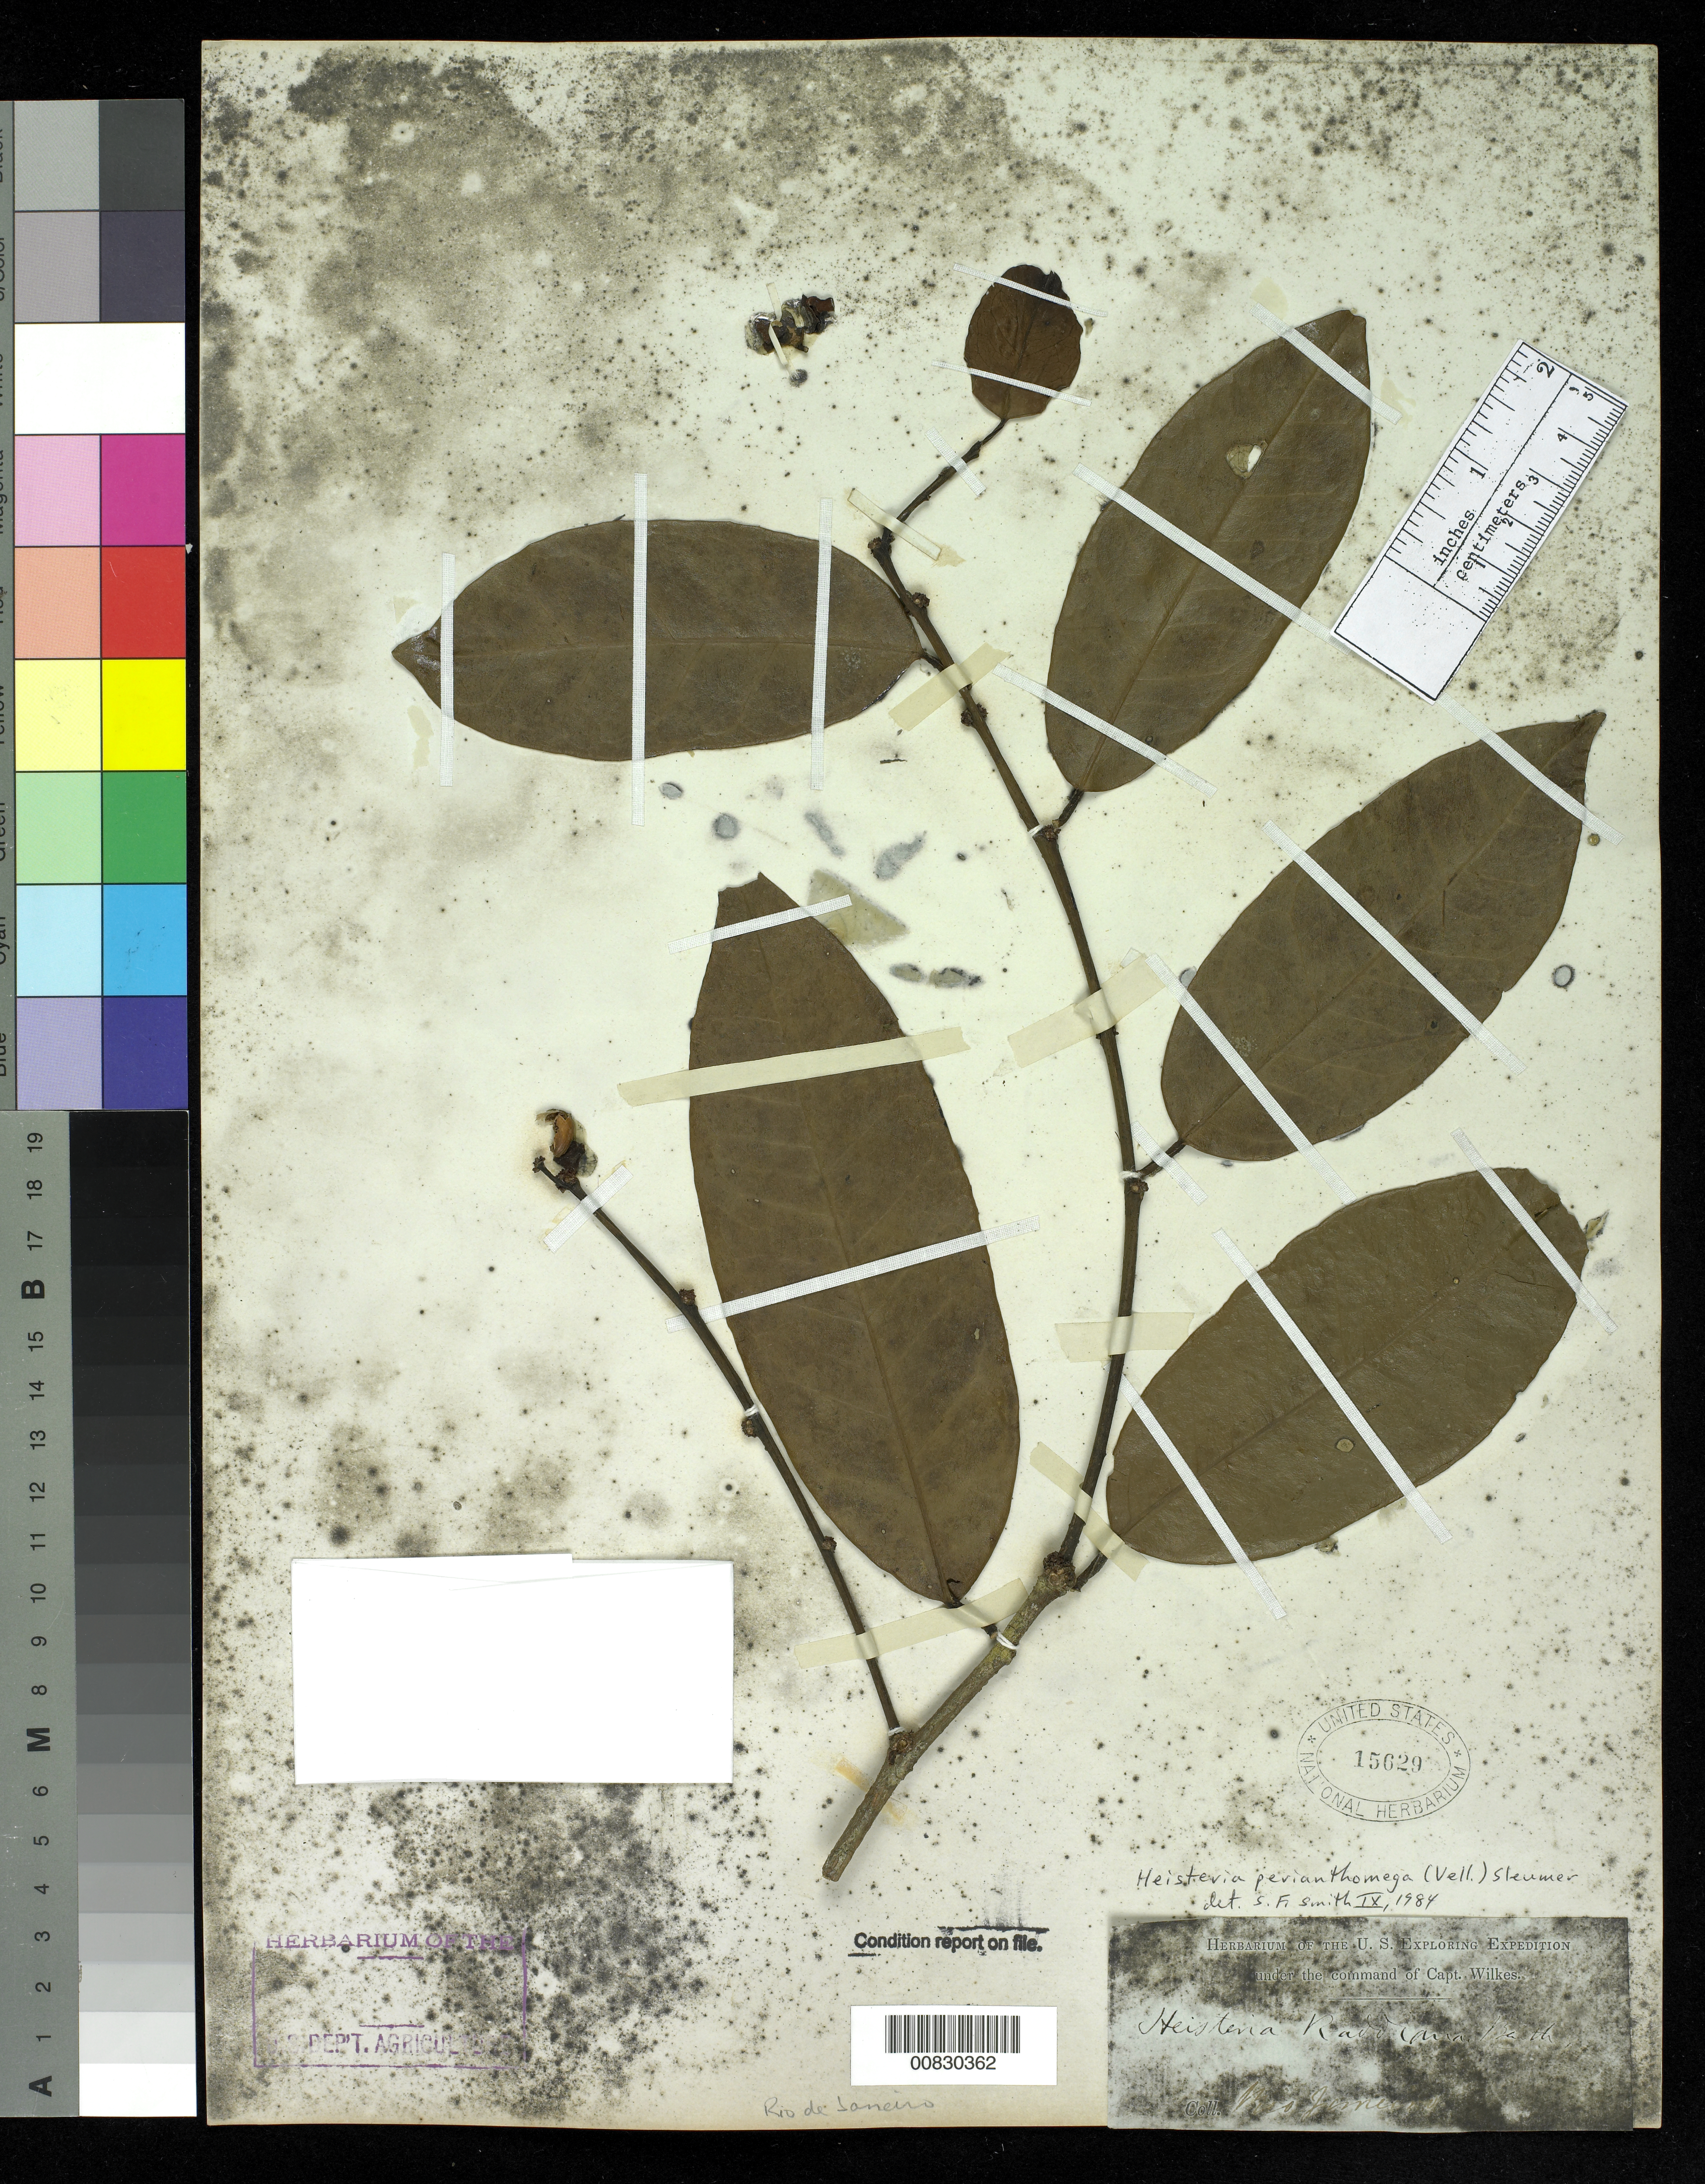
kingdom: Plantae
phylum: Tracheophyta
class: Magnoliopsida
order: Santalales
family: Erythropalaceae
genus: Heisteria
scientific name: Heisteria perianthomega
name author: (Vell.) Sleumer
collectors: Wilkes Explor. Exped.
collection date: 1838/1842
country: Brazil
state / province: Rio de Janeiro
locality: Rio Janeiro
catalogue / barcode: US 15629